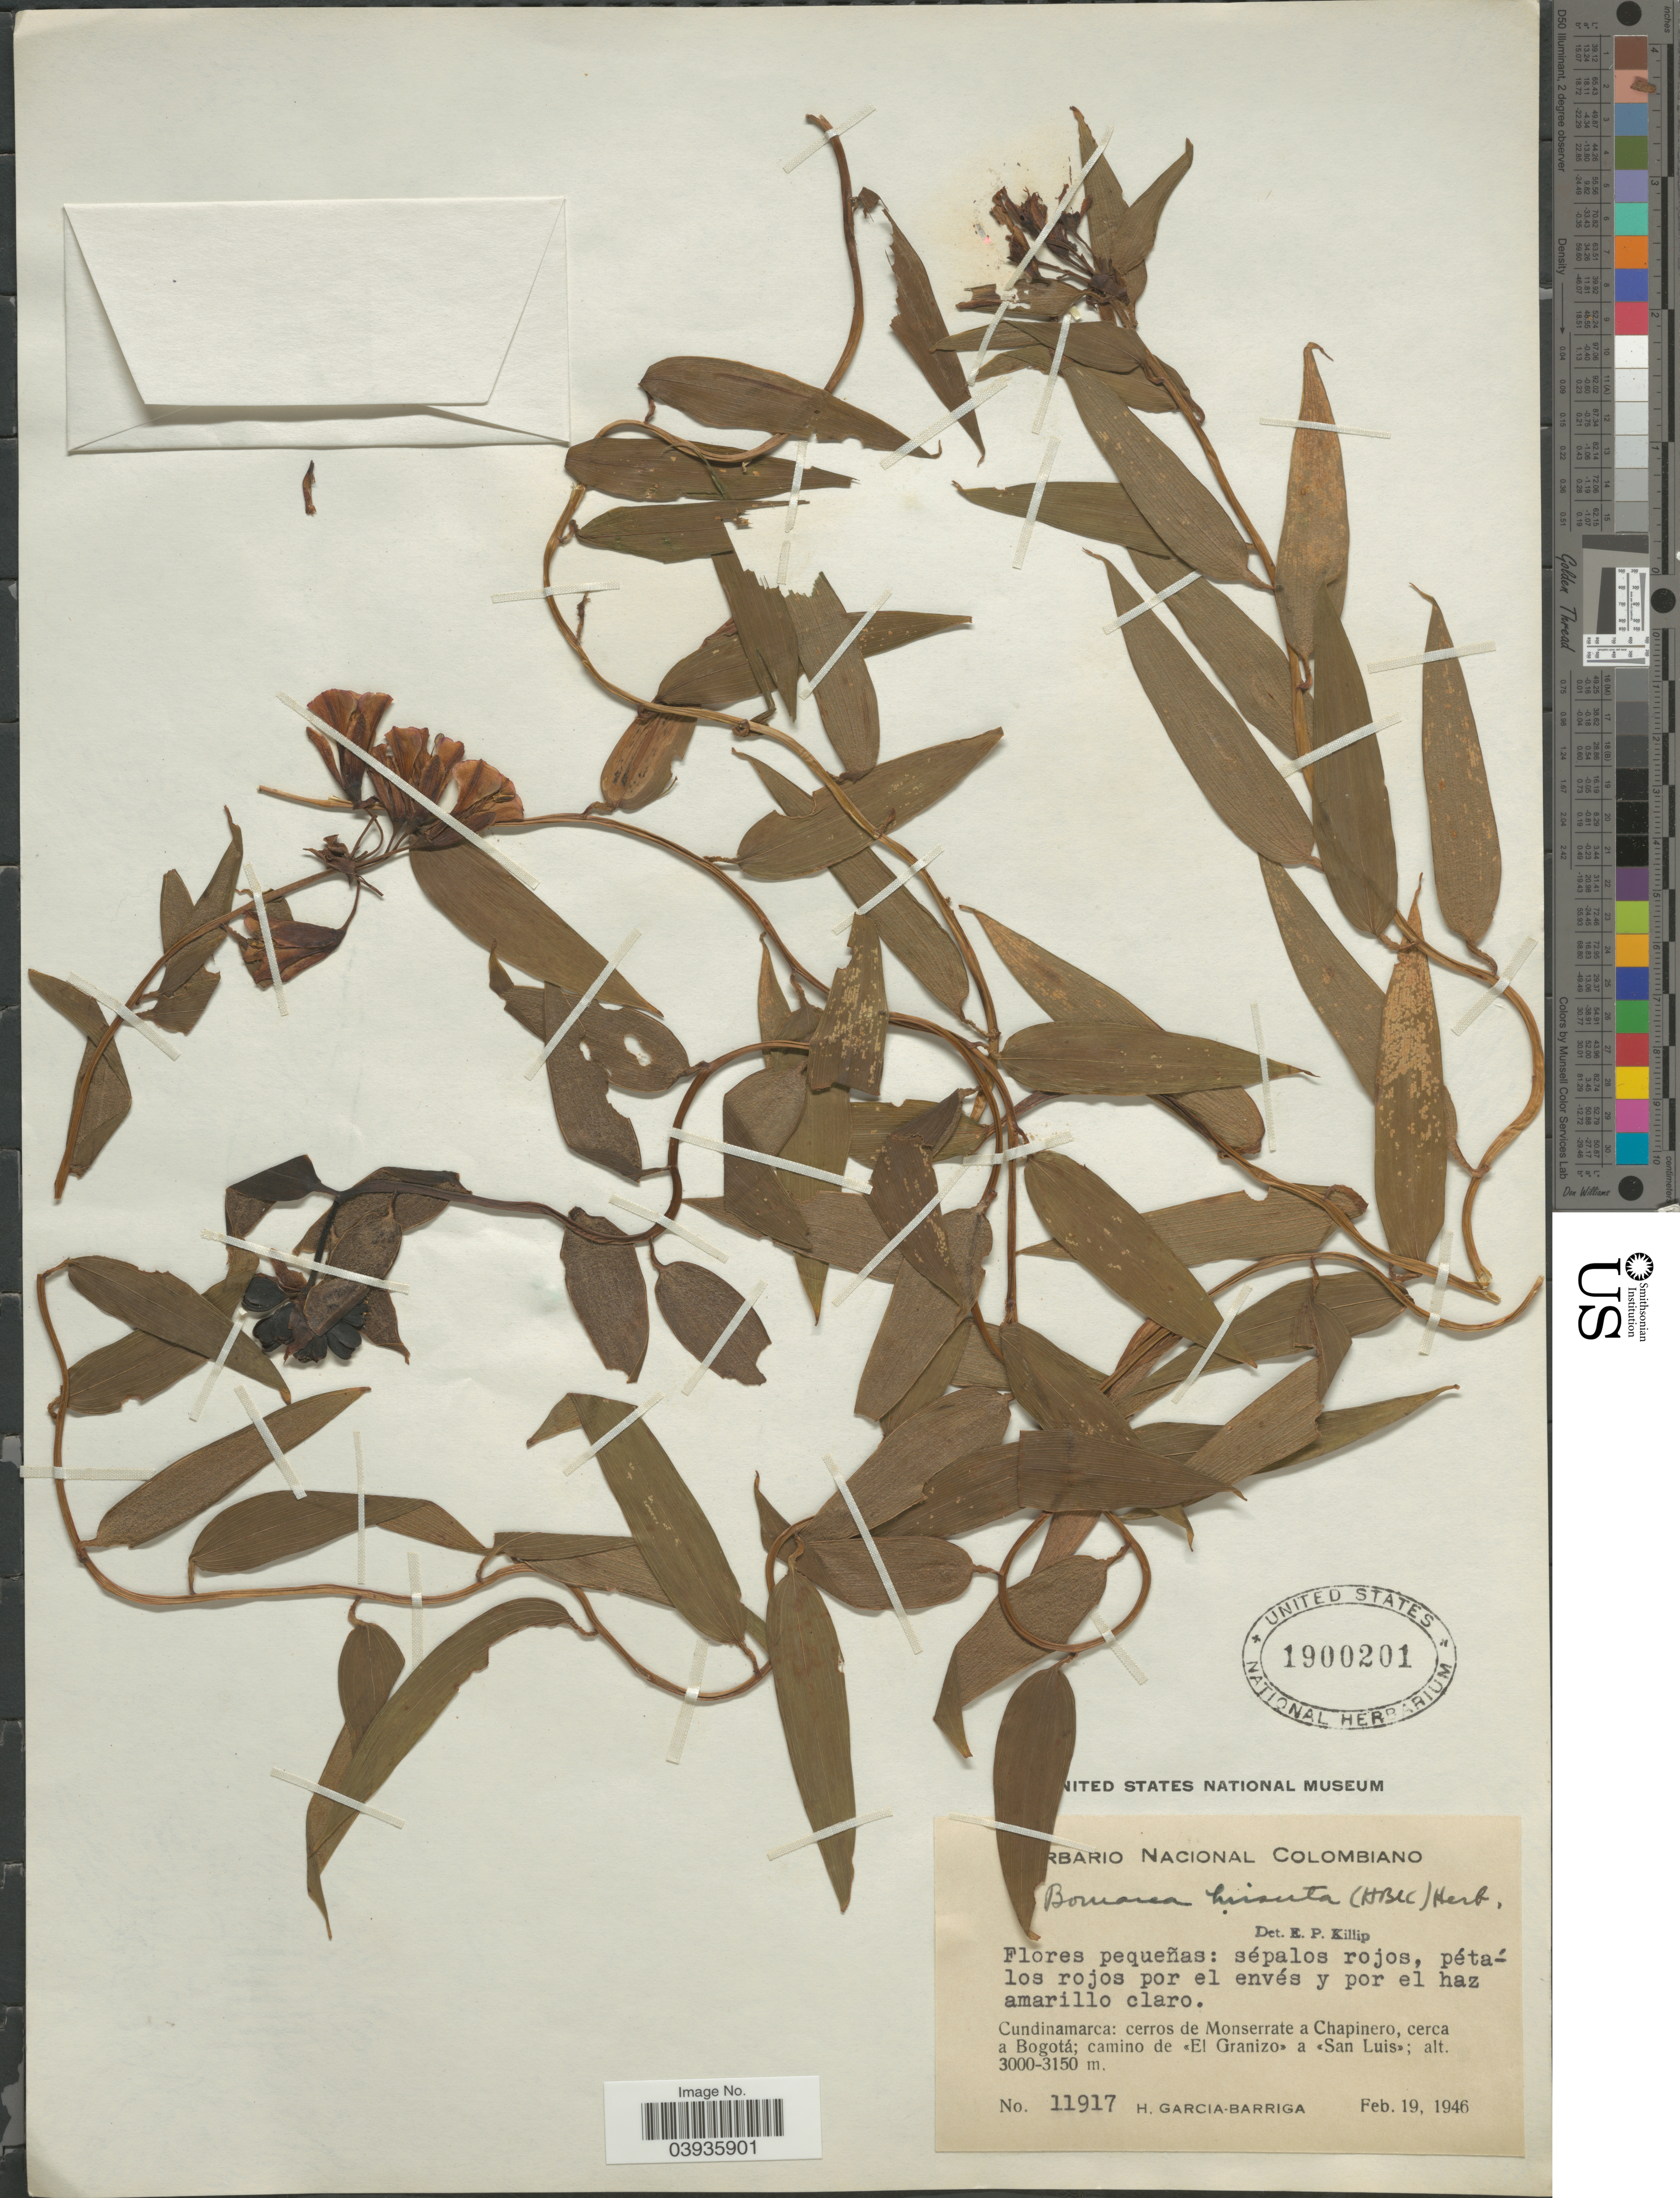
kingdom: Plantae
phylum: Tracheophyta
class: Liliopsida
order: Liliales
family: Alstroemeriaceae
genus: Bomarea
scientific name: Bomarea hirsuta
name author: (Kunth) Herb.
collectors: H. García Barriga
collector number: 11917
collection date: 1946-02-19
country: Colombia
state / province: Cundinamarca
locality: Cerros de Monserrate a Chapinero, cerca a Bogotá; camino de «El Granizo» a «San Luis».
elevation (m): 3000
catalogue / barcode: US 1900201